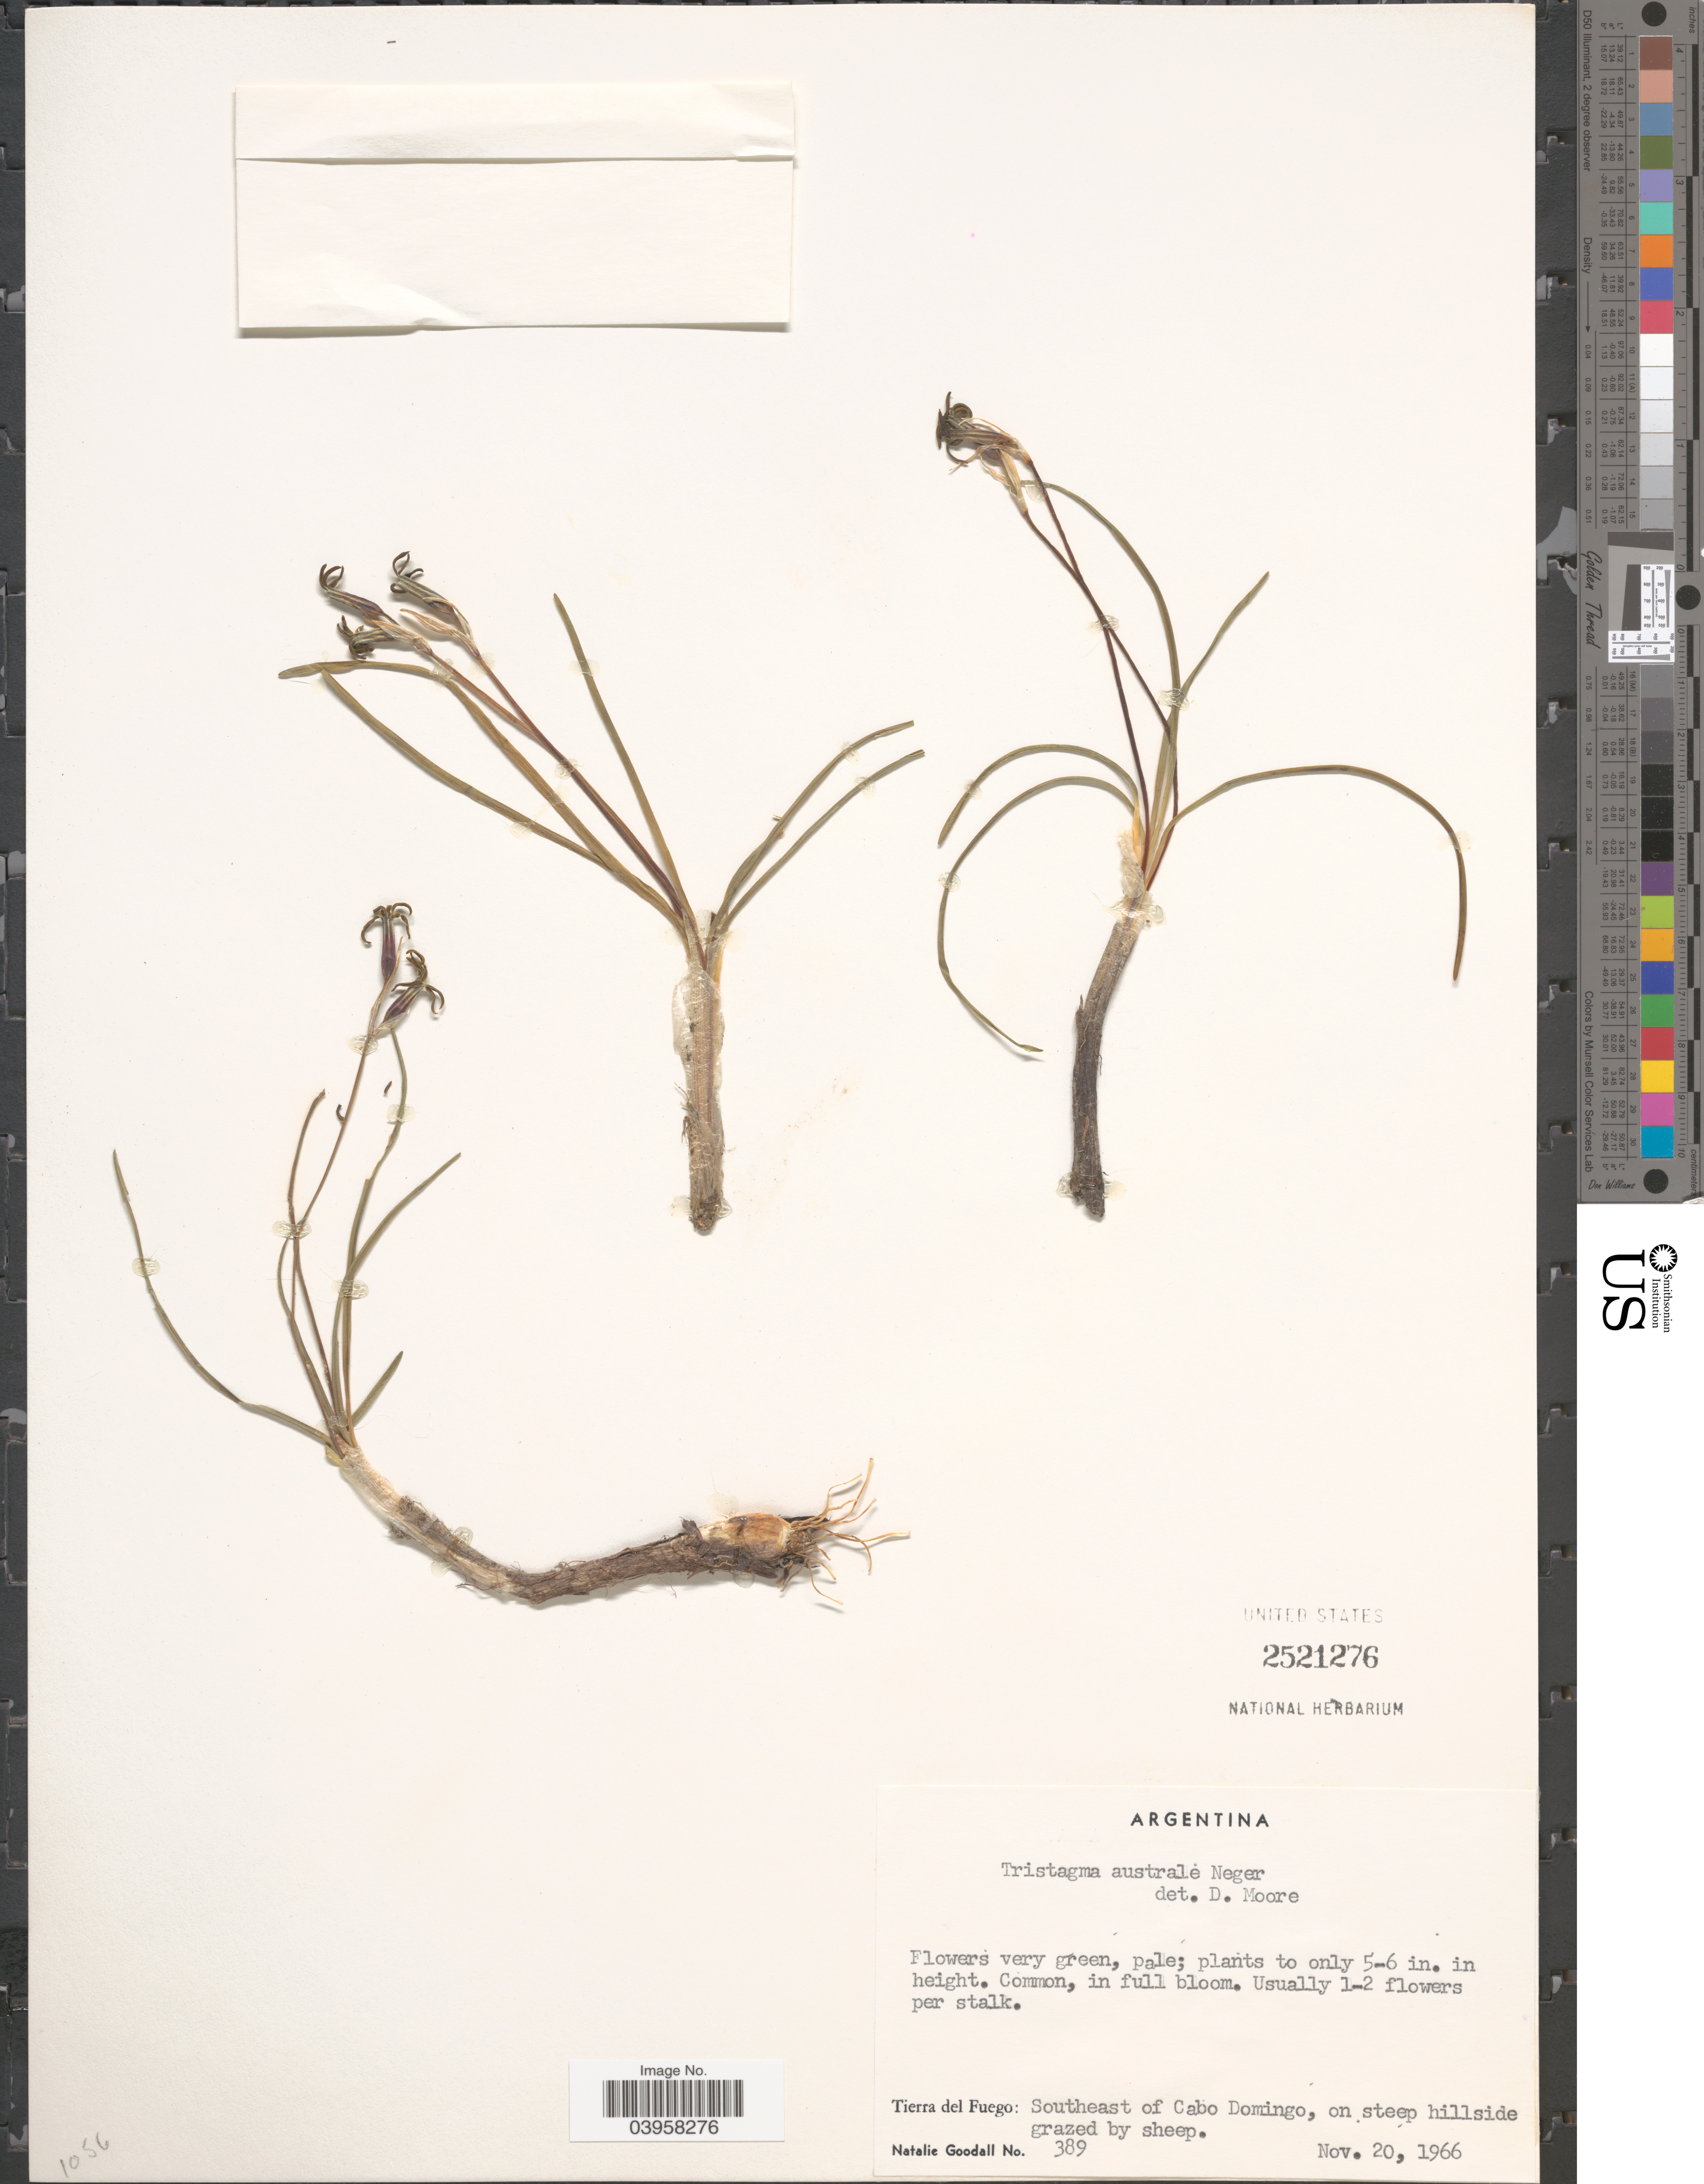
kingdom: Plantae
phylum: Tracheophyta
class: Liliopsida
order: Asparagales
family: Amaryllidaceae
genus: Tristagma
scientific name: Tristagma australe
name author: Neger ex Dusén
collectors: N. Goodall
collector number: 389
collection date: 1966-11-20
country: Argentina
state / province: Tierra del Fuego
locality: Southeast of Cabo Domingo, on steep hillside grazed by sheep.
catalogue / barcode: US 2521276